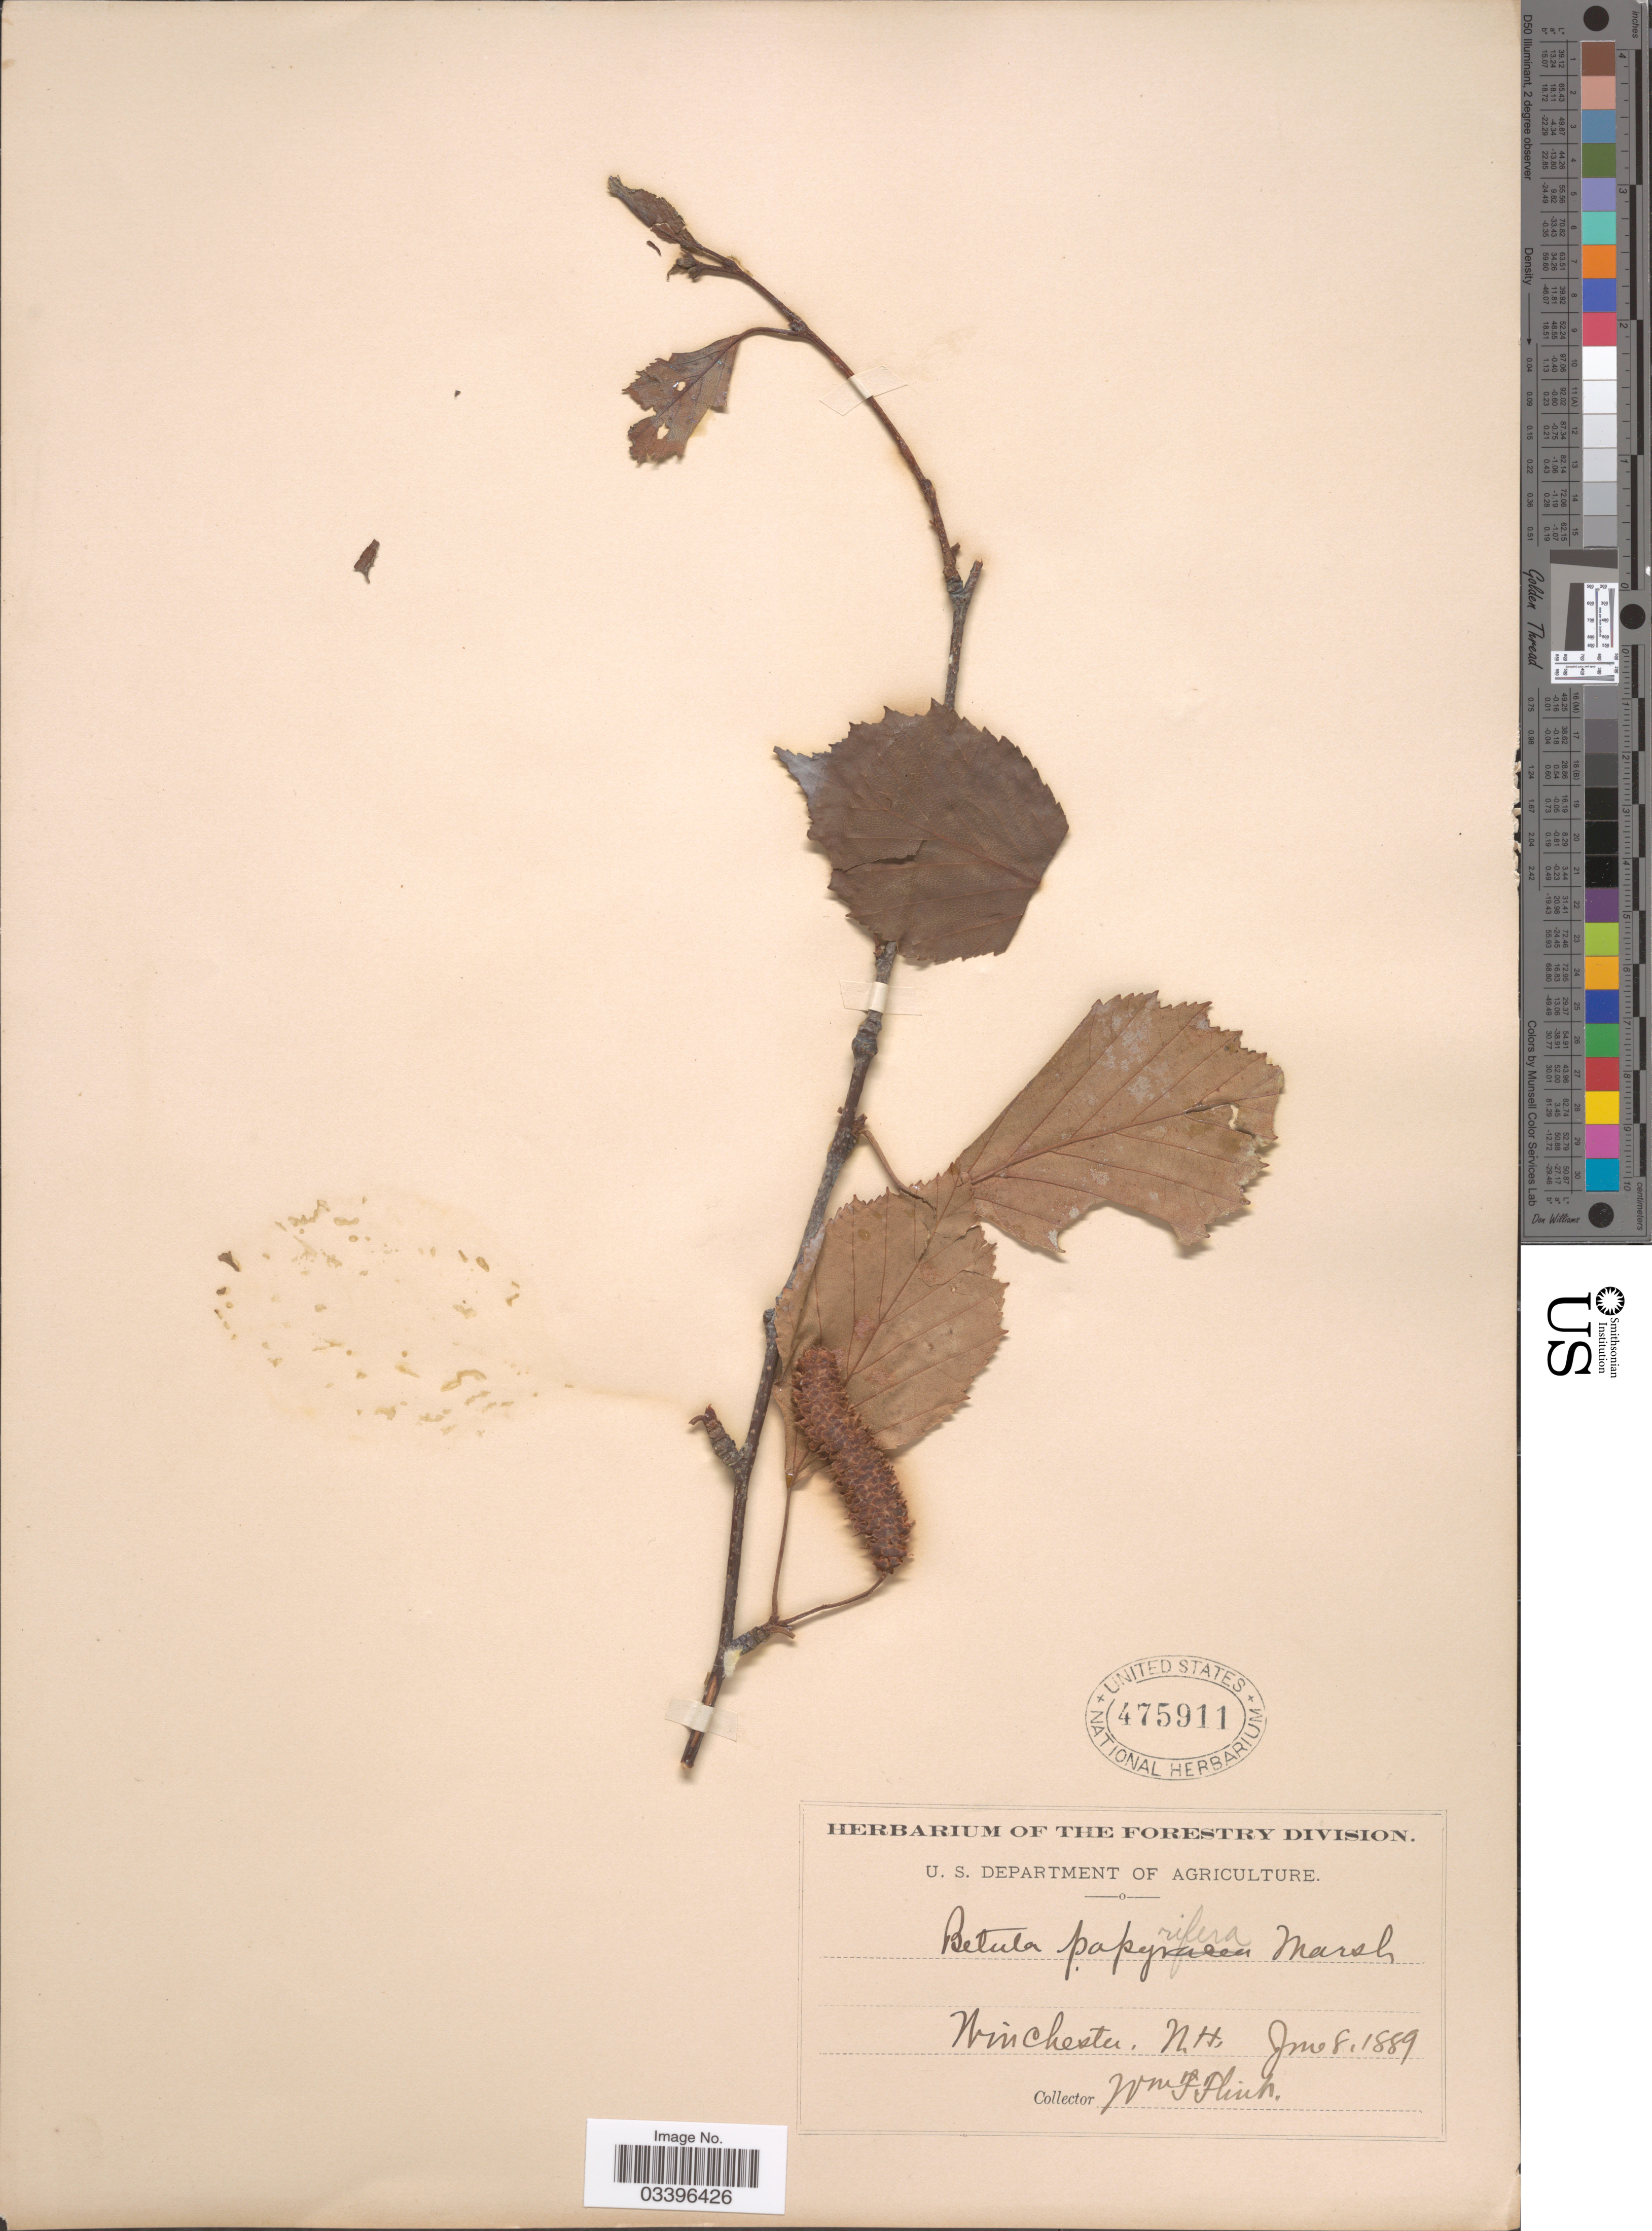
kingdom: Plantae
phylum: Tracheophyta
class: Magnoliopsida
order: Fagales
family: Betulaceae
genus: Betula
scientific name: Betula papyrifera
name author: Marshall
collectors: W. Flint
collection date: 1889-06-08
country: United States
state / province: New Hampshire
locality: Winchester. N. H.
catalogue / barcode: US 475911